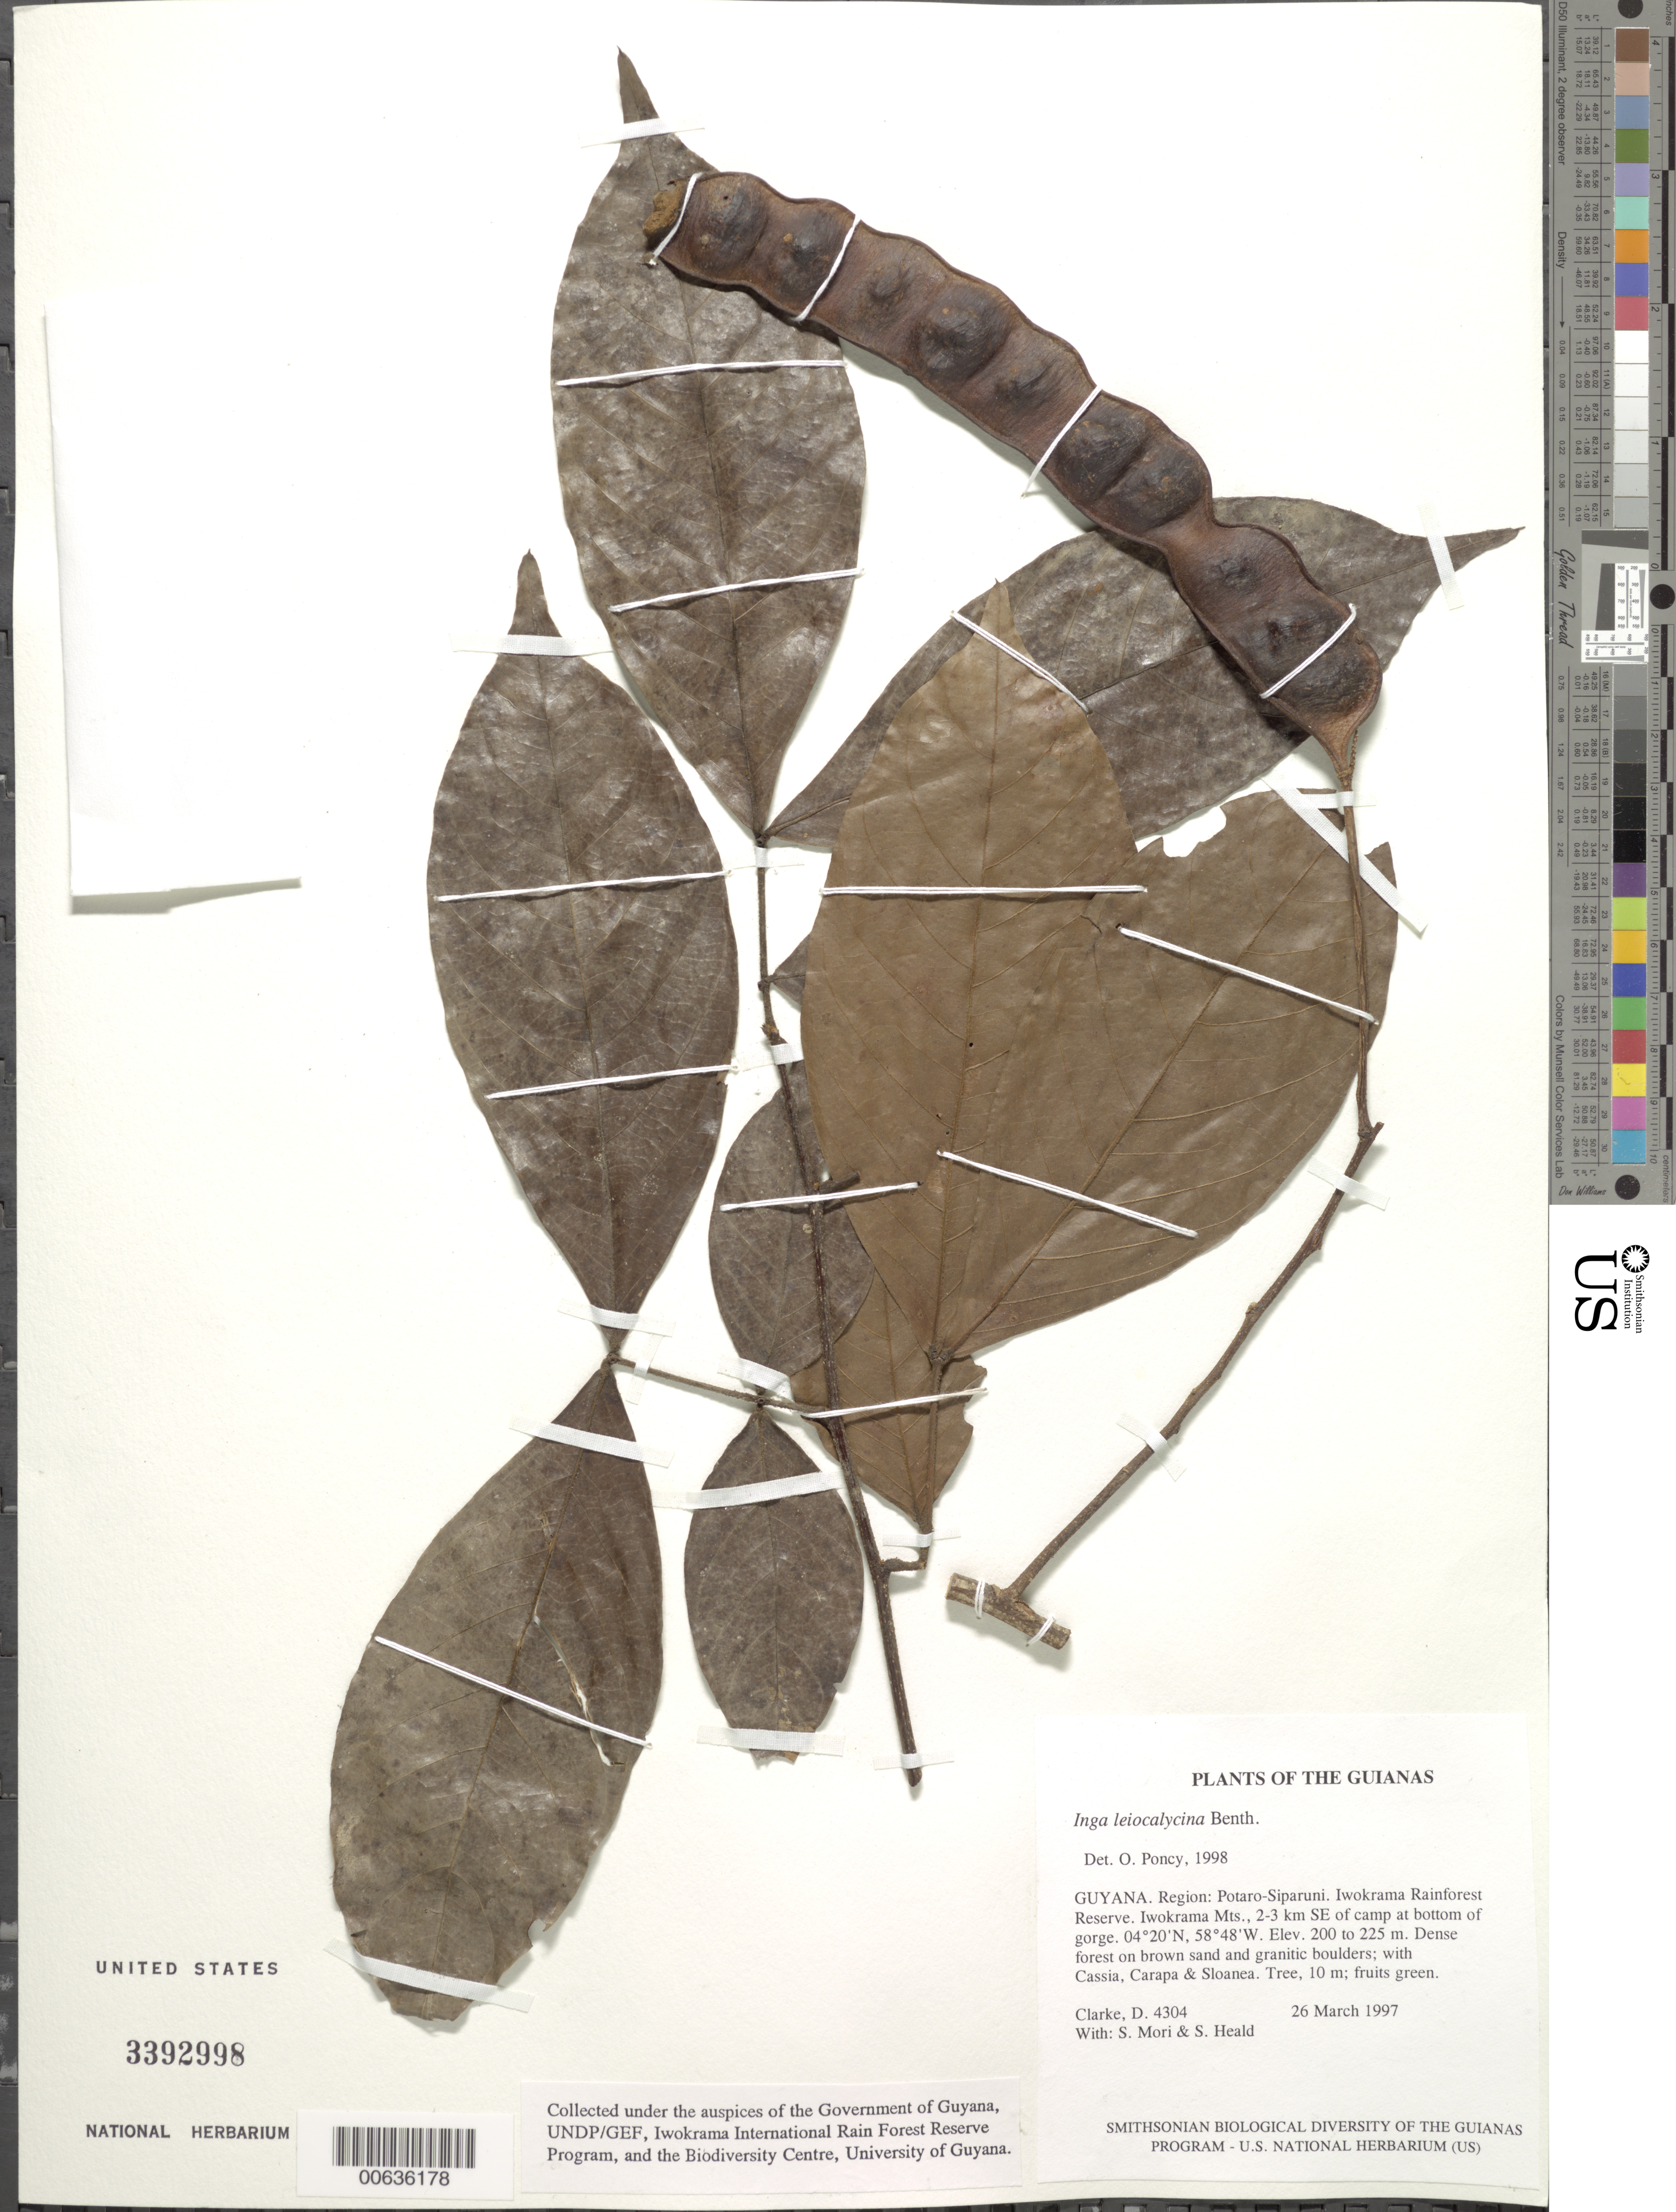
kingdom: Plantae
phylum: Tracheophyta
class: Magnoliopsida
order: Fabales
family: Fabaceae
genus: Inga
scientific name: Inga leiocalycina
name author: Benth.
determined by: Poncy, O.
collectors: H. D. Clarke, S. Mori & S. Heald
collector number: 4304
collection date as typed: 26 March 1997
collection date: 1997-03-26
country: Guyana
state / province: Potaro-Siparuni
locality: Iwokrama Rainforest Reserve. Iwokrama Mts., 2-3 km SE of camp at bottom of gorge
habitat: Dense forest on brown sand and granitic boulders; with Cassia, Carapa & Sloanea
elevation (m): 200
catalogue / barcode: US 3392998